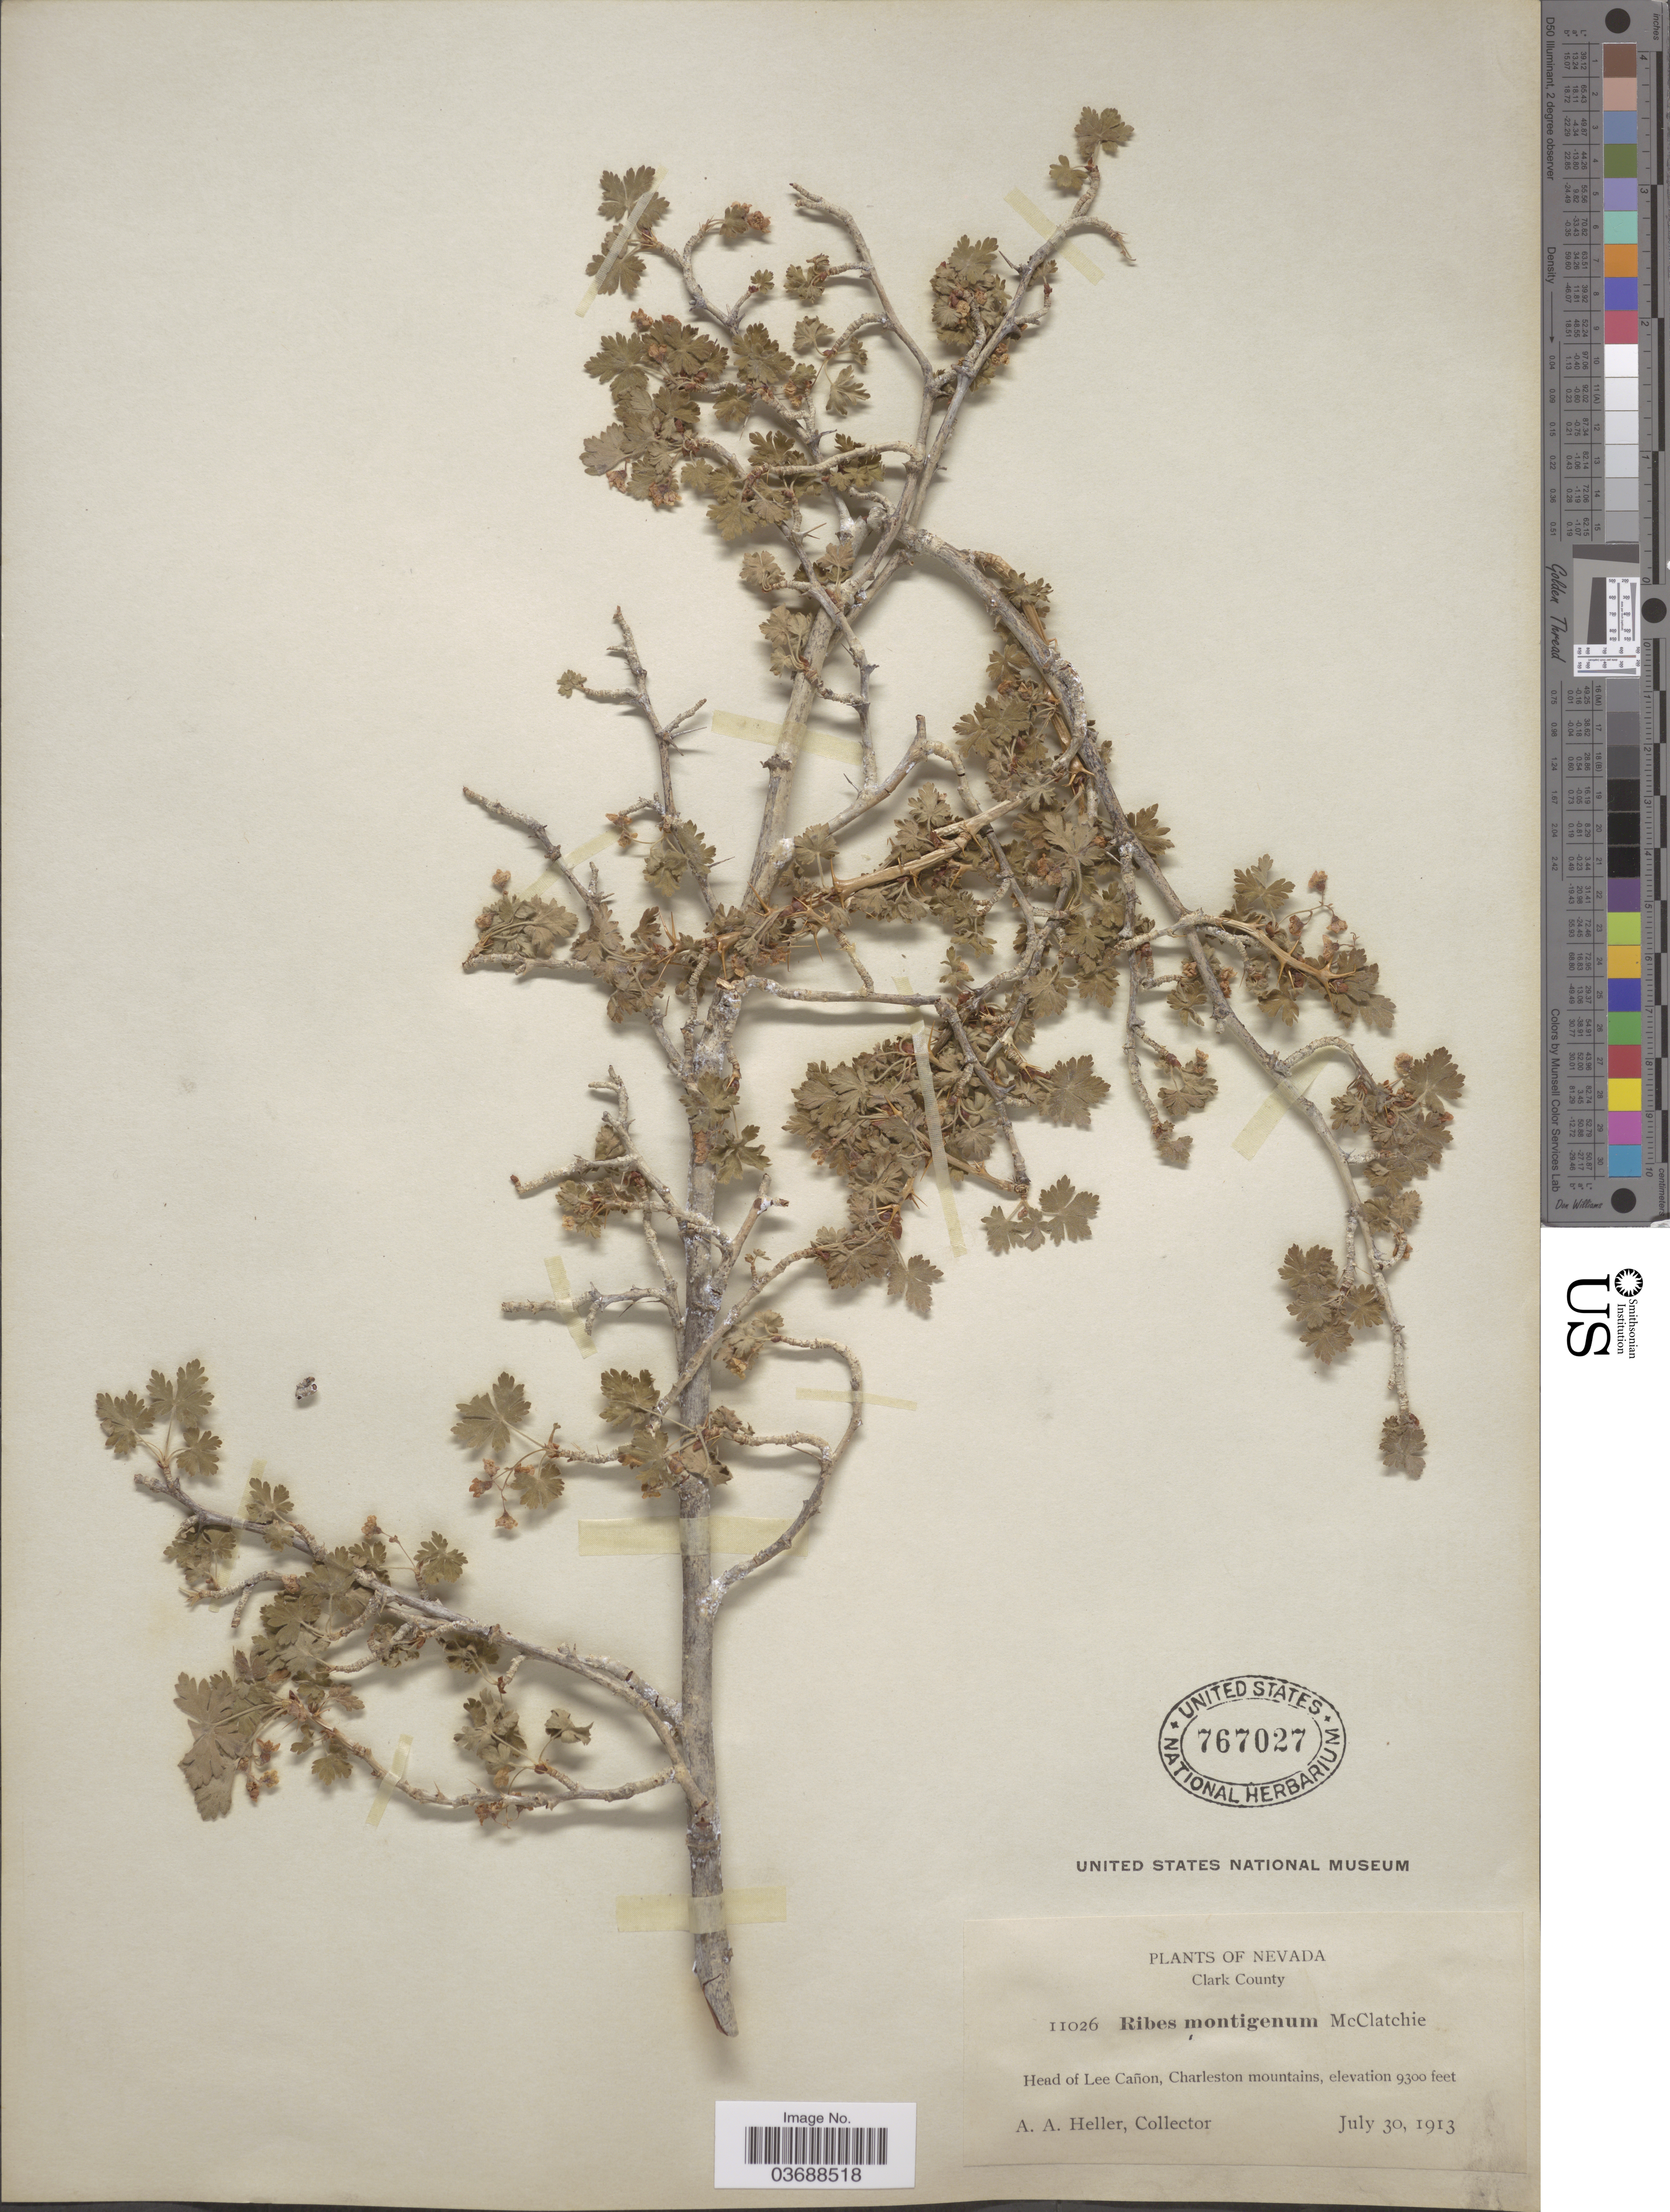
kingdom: Plantae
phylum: Tracheophyta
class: Magnoliopsida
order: Saxifragales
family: Grossulariaceae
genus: Ribes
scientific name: Ribes montigenum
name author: McClatchie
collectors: A. A. Heller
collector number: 11026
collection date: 1913-07-30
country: United States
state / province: Nevada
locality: Clark County. Head of Lee Cañon, Charleston mountains.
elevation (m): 2835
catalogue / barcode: US 767027